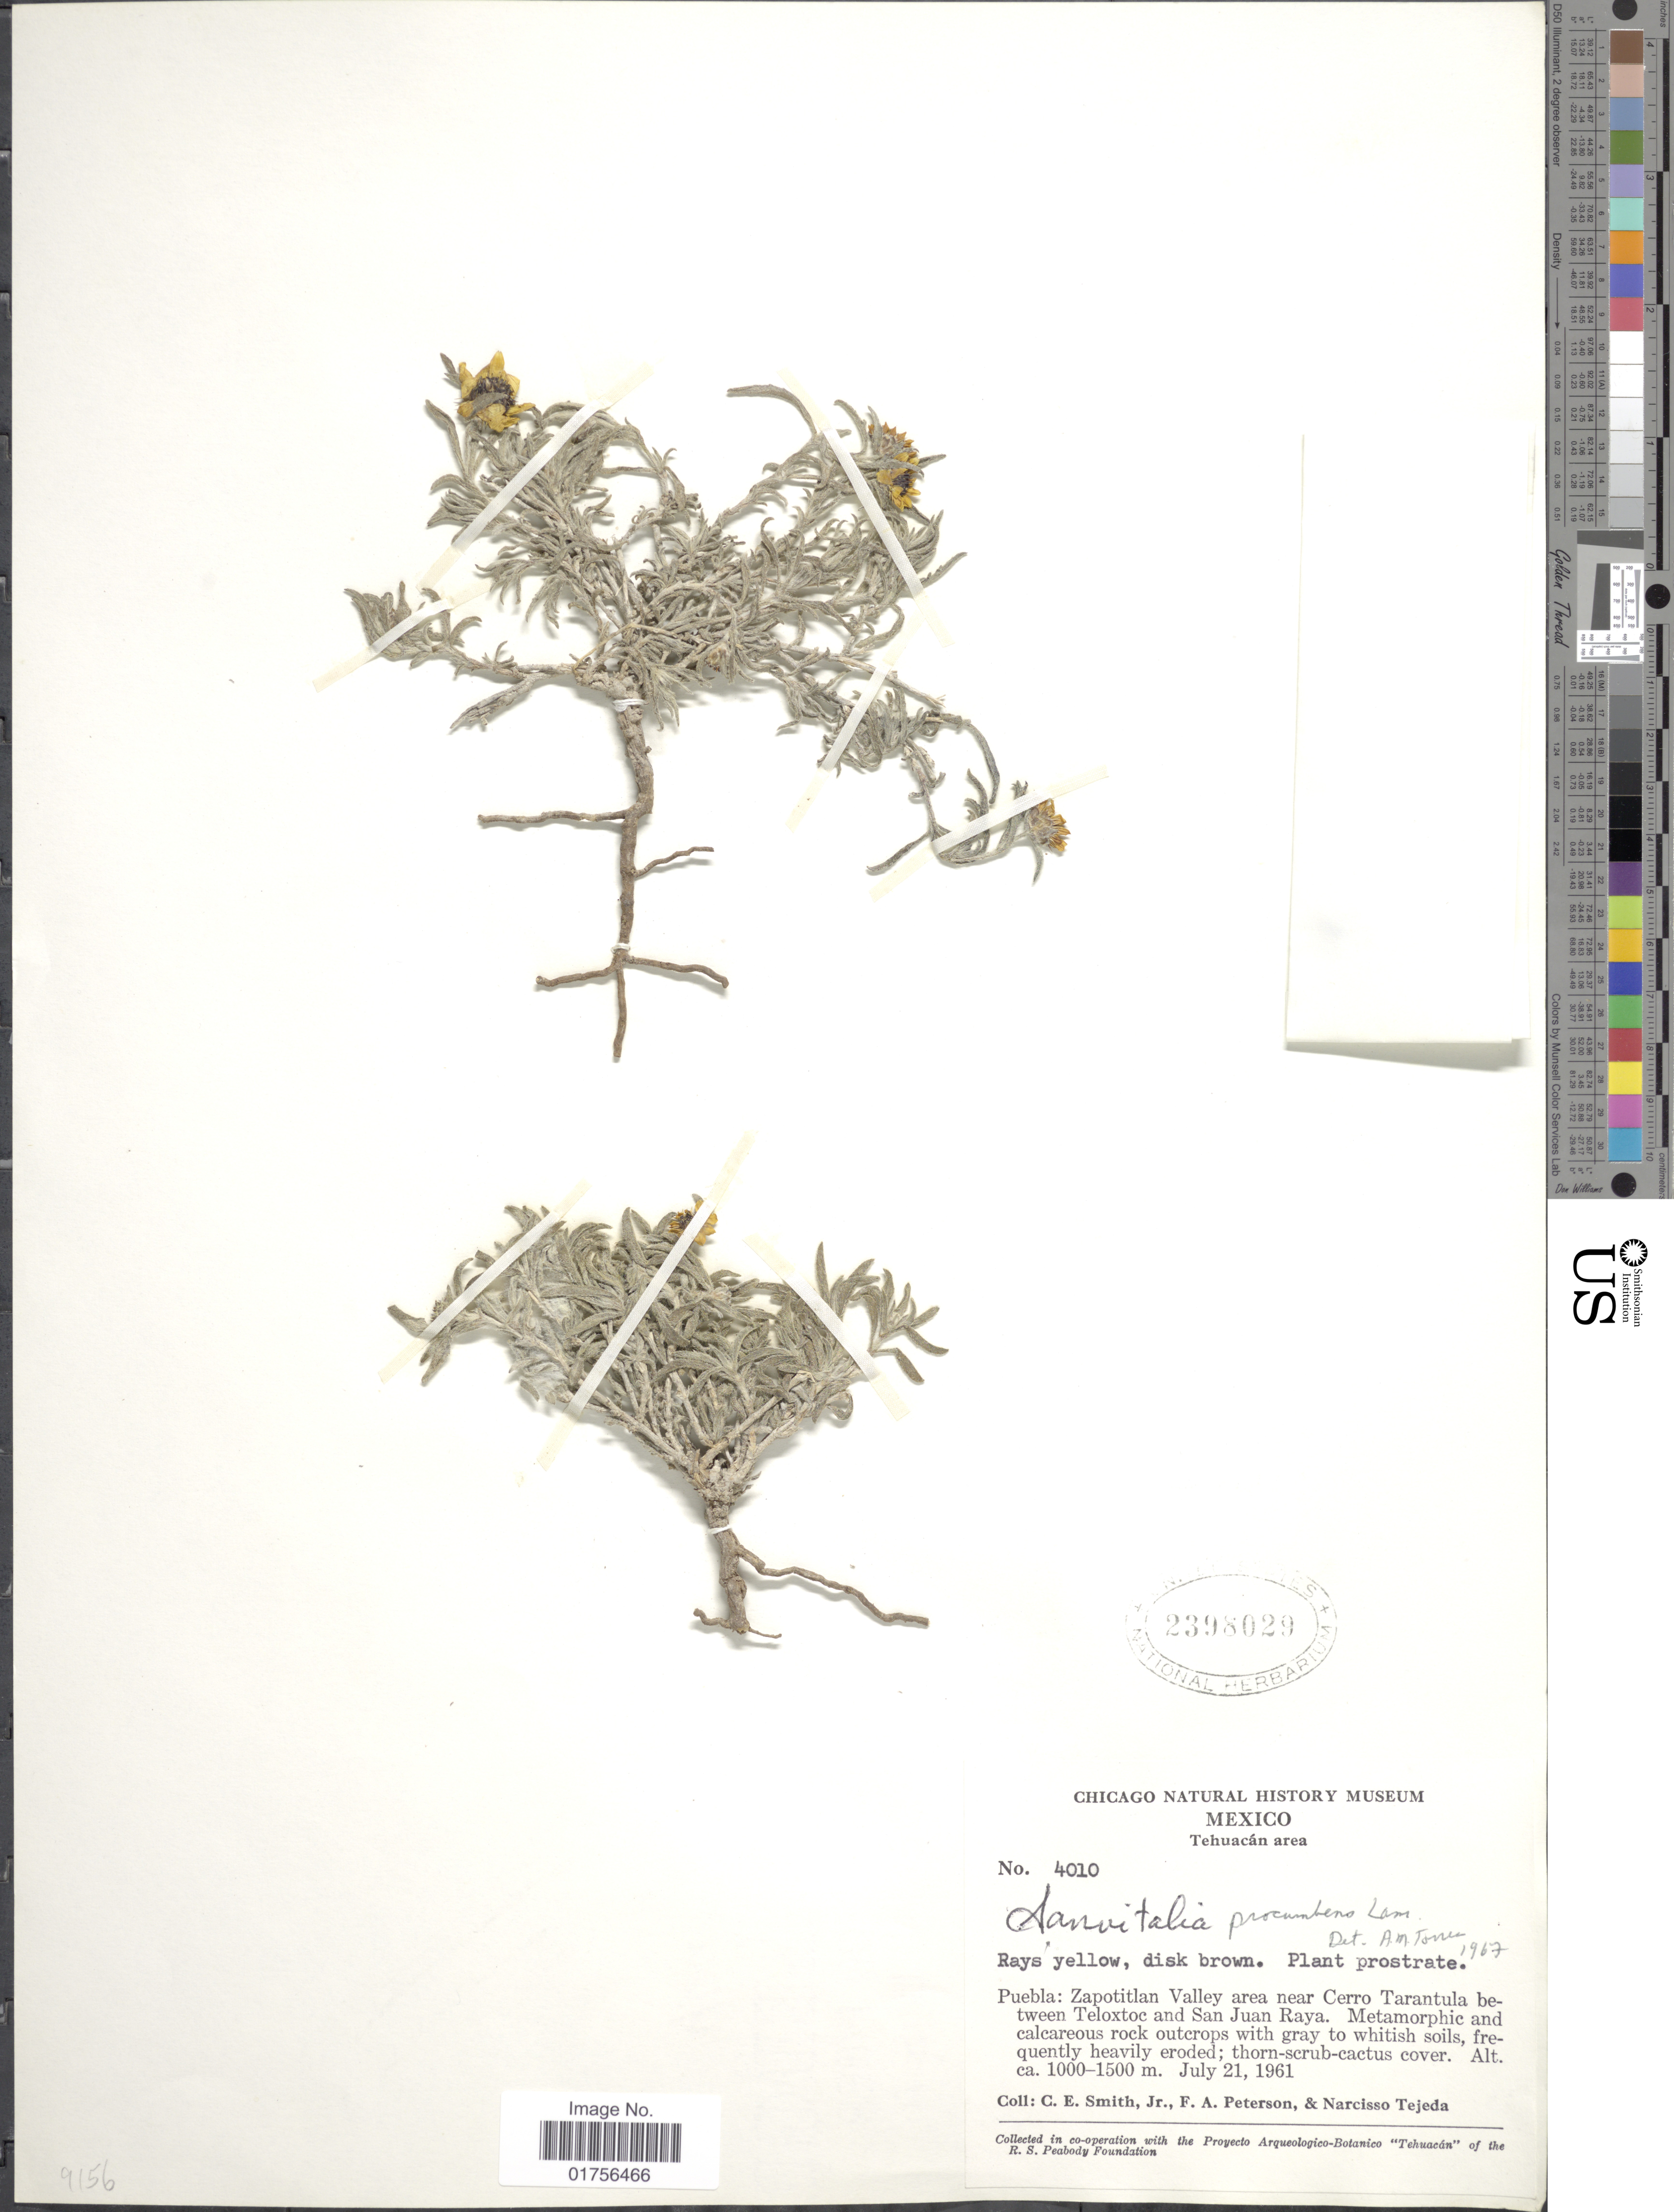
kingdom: Plantae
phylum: Tracheophyta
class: Magnoliopsida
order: Asterales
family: Asteraceae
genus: Sanvitalia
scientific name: Sanvitalia fruticosa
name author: Hemsl.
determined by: Skibicki, Samuel V.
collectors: C. E. Smith Jr., F. A. Peterson & N. Tejeda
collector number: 4010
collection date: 1961-07-21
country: Mexico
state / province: Puebla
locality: Tehuacan area, Puebla: Zapotitlan Valley area near Cerro Tarantula between Teloxtoc and San Juan Raya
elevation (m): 1000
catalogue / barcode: US 2398029